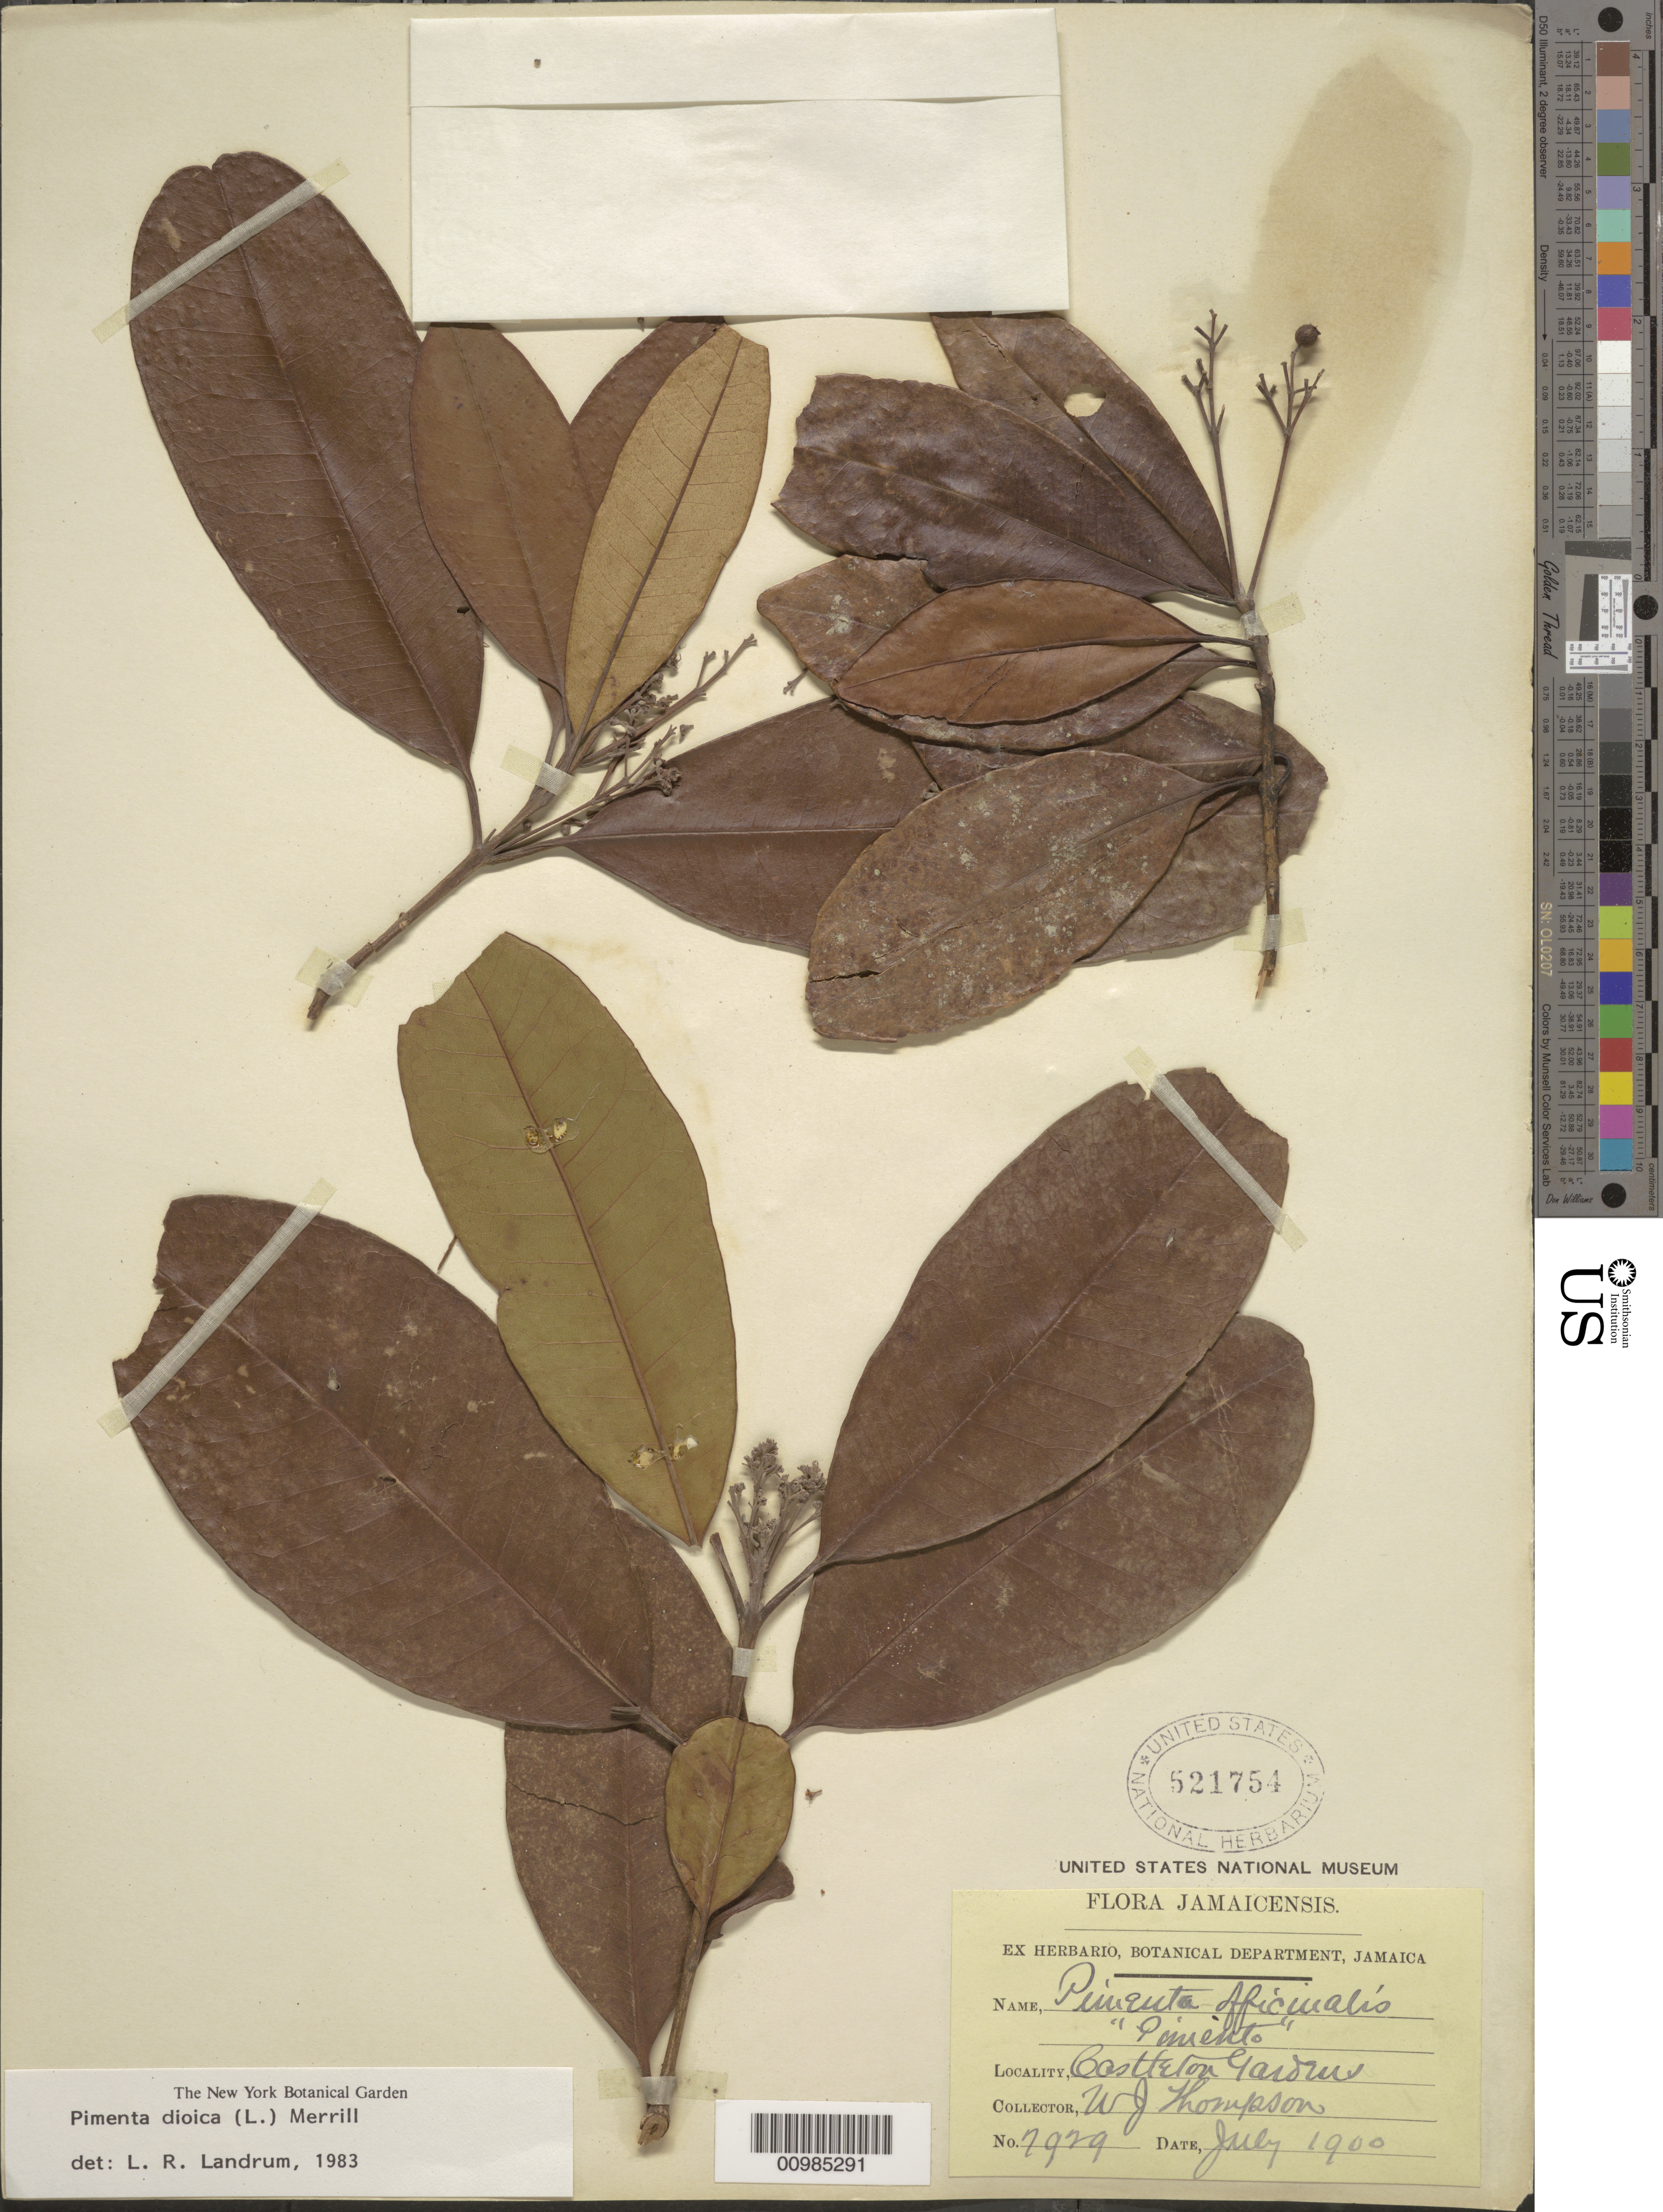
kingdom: Plantae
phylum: Tracheophyta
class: Magnoliopsida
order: Myrtales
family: Myrtaceae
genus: Pimenta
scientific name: Pimenta dioica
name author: (L.) Merr.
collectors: J. W. Thomson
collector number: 7929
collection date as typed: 01 Jul 1900 to 31 Jul 1900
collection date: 1900-07-01/1900-07-31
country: Jamaica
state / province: Saint Mary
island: Jamaica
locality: Castleton Gardens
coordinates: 0 N, 0 E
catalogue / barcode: US 521754